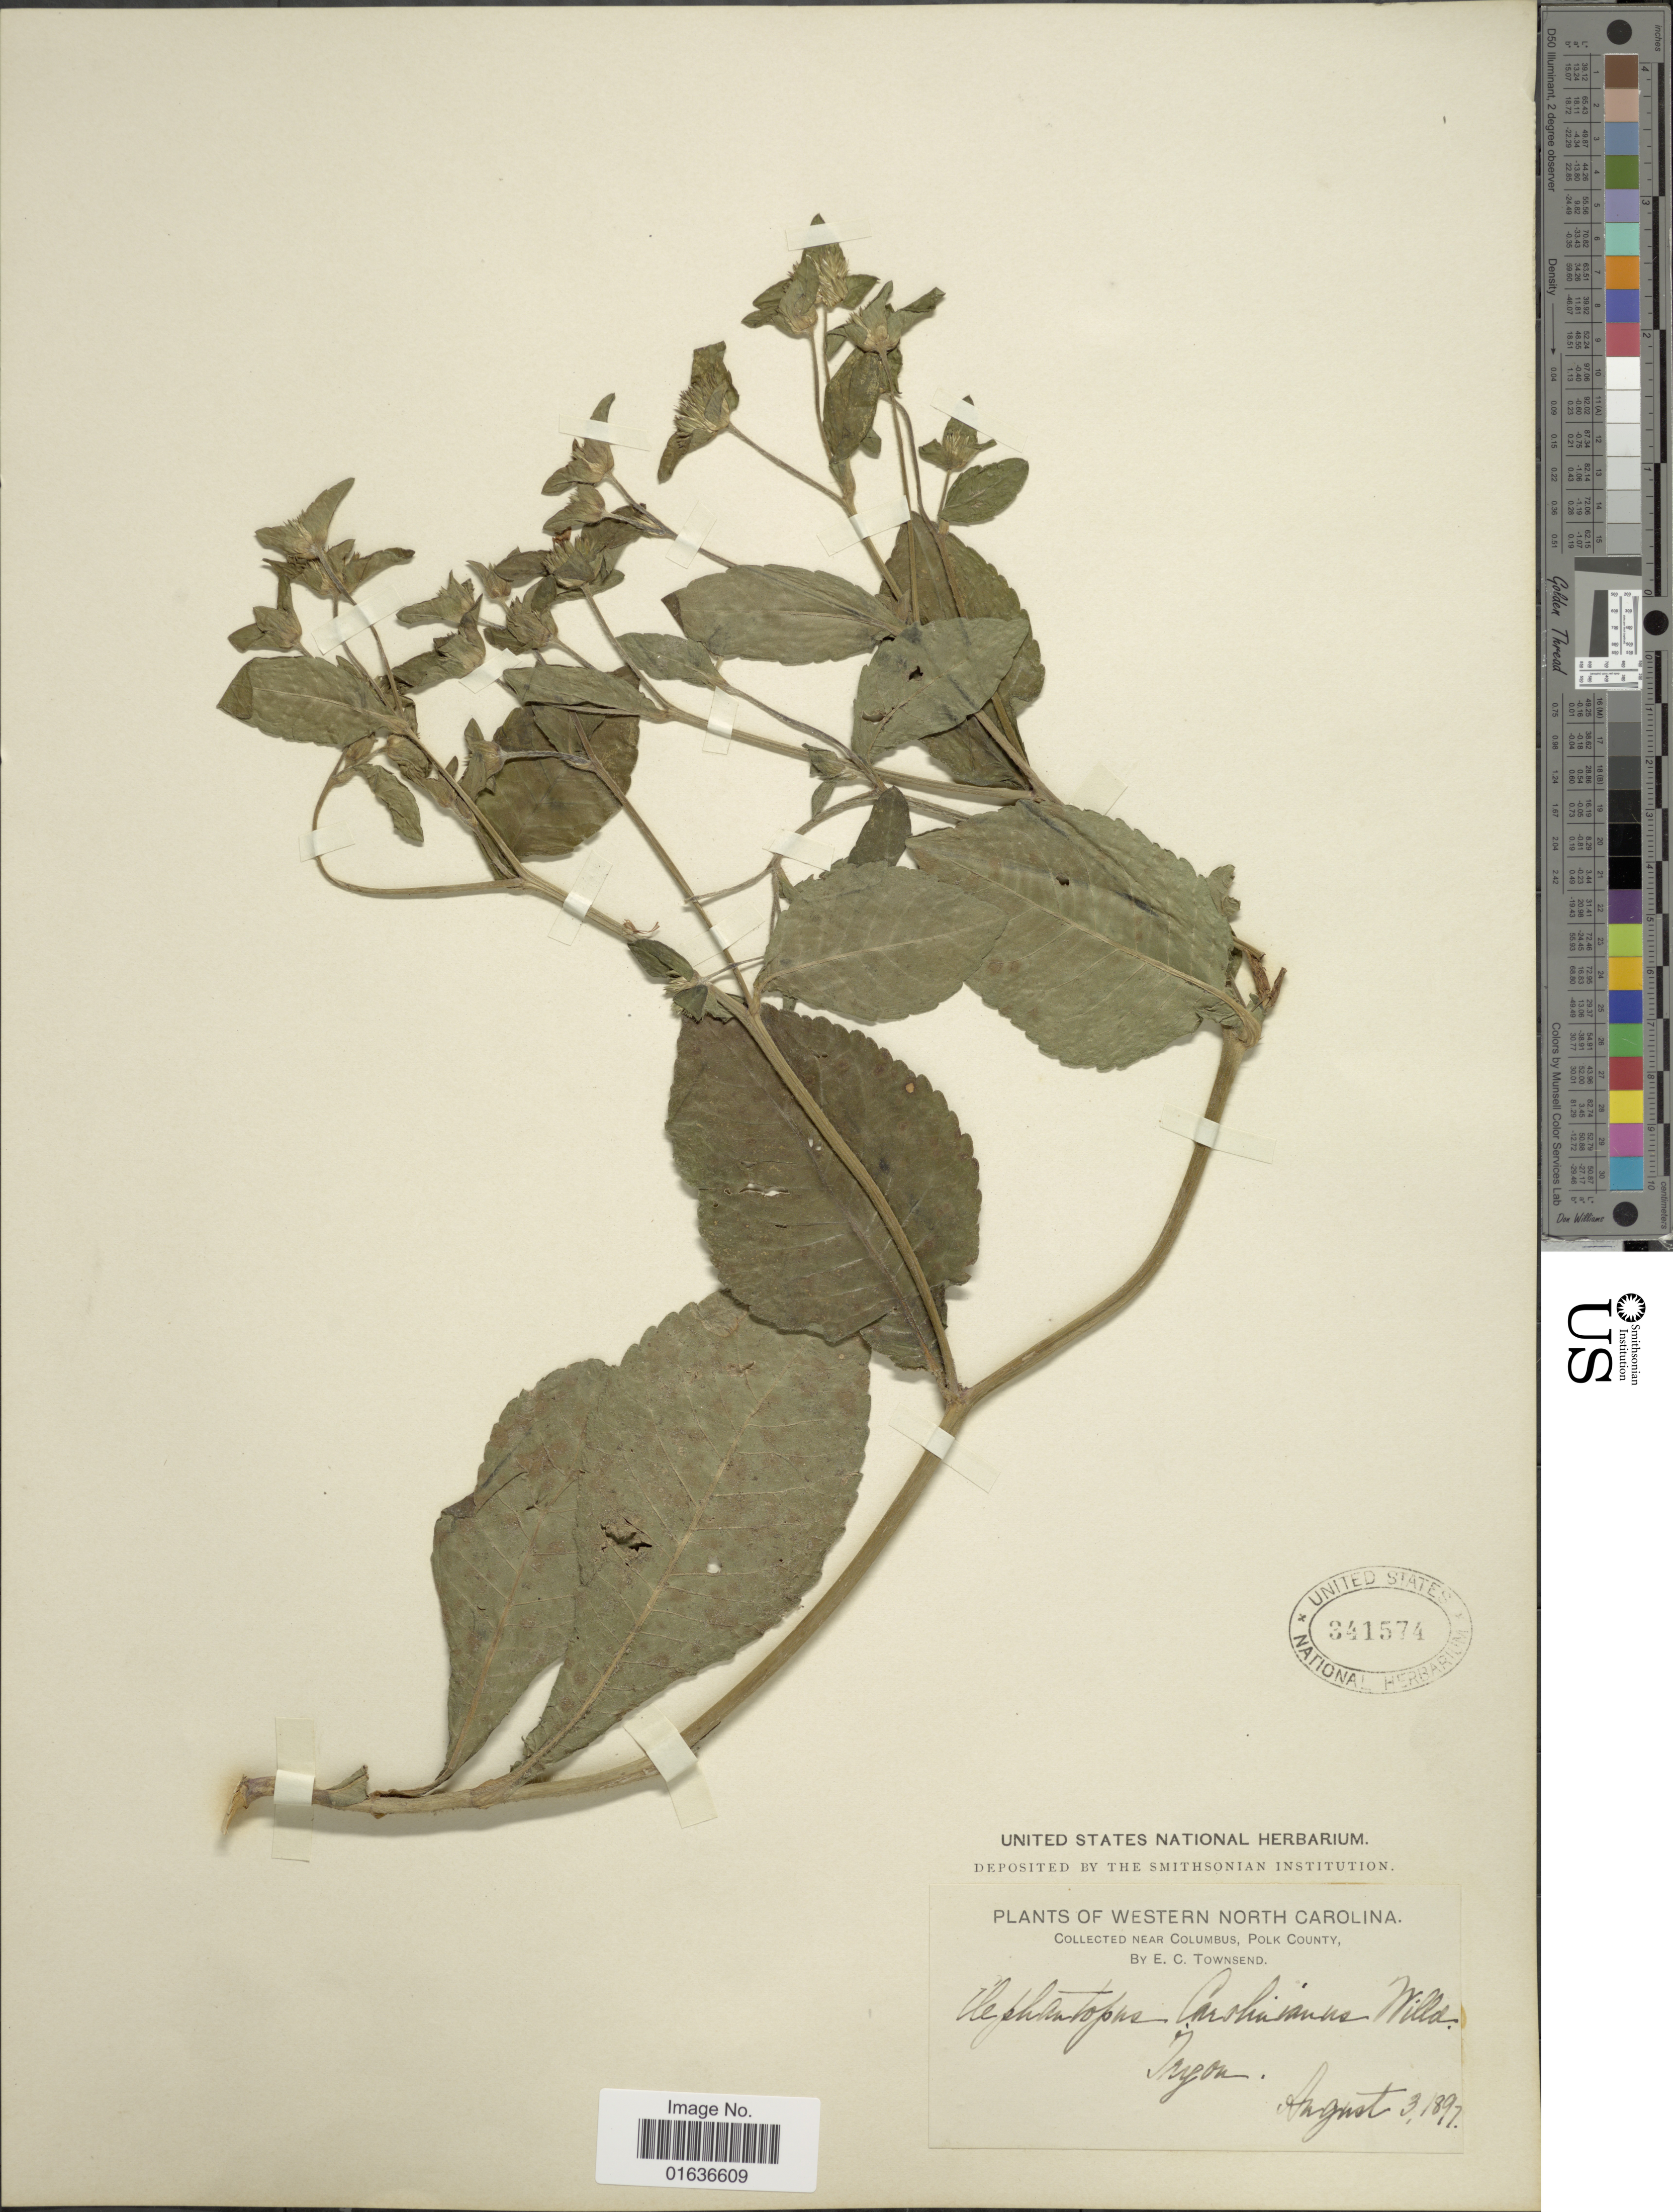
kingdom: Plantae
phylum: Tracheophyta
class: Magnoliopsida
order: Asterales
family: Asteraceae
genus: Elephantopus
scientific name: Elephantopus carolinianus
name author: Raeusch.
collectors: E. C. Townsend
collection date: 1897-08-03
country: United States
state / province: North Carolina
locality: Near Columbus, Polk County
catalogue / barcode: US 341574